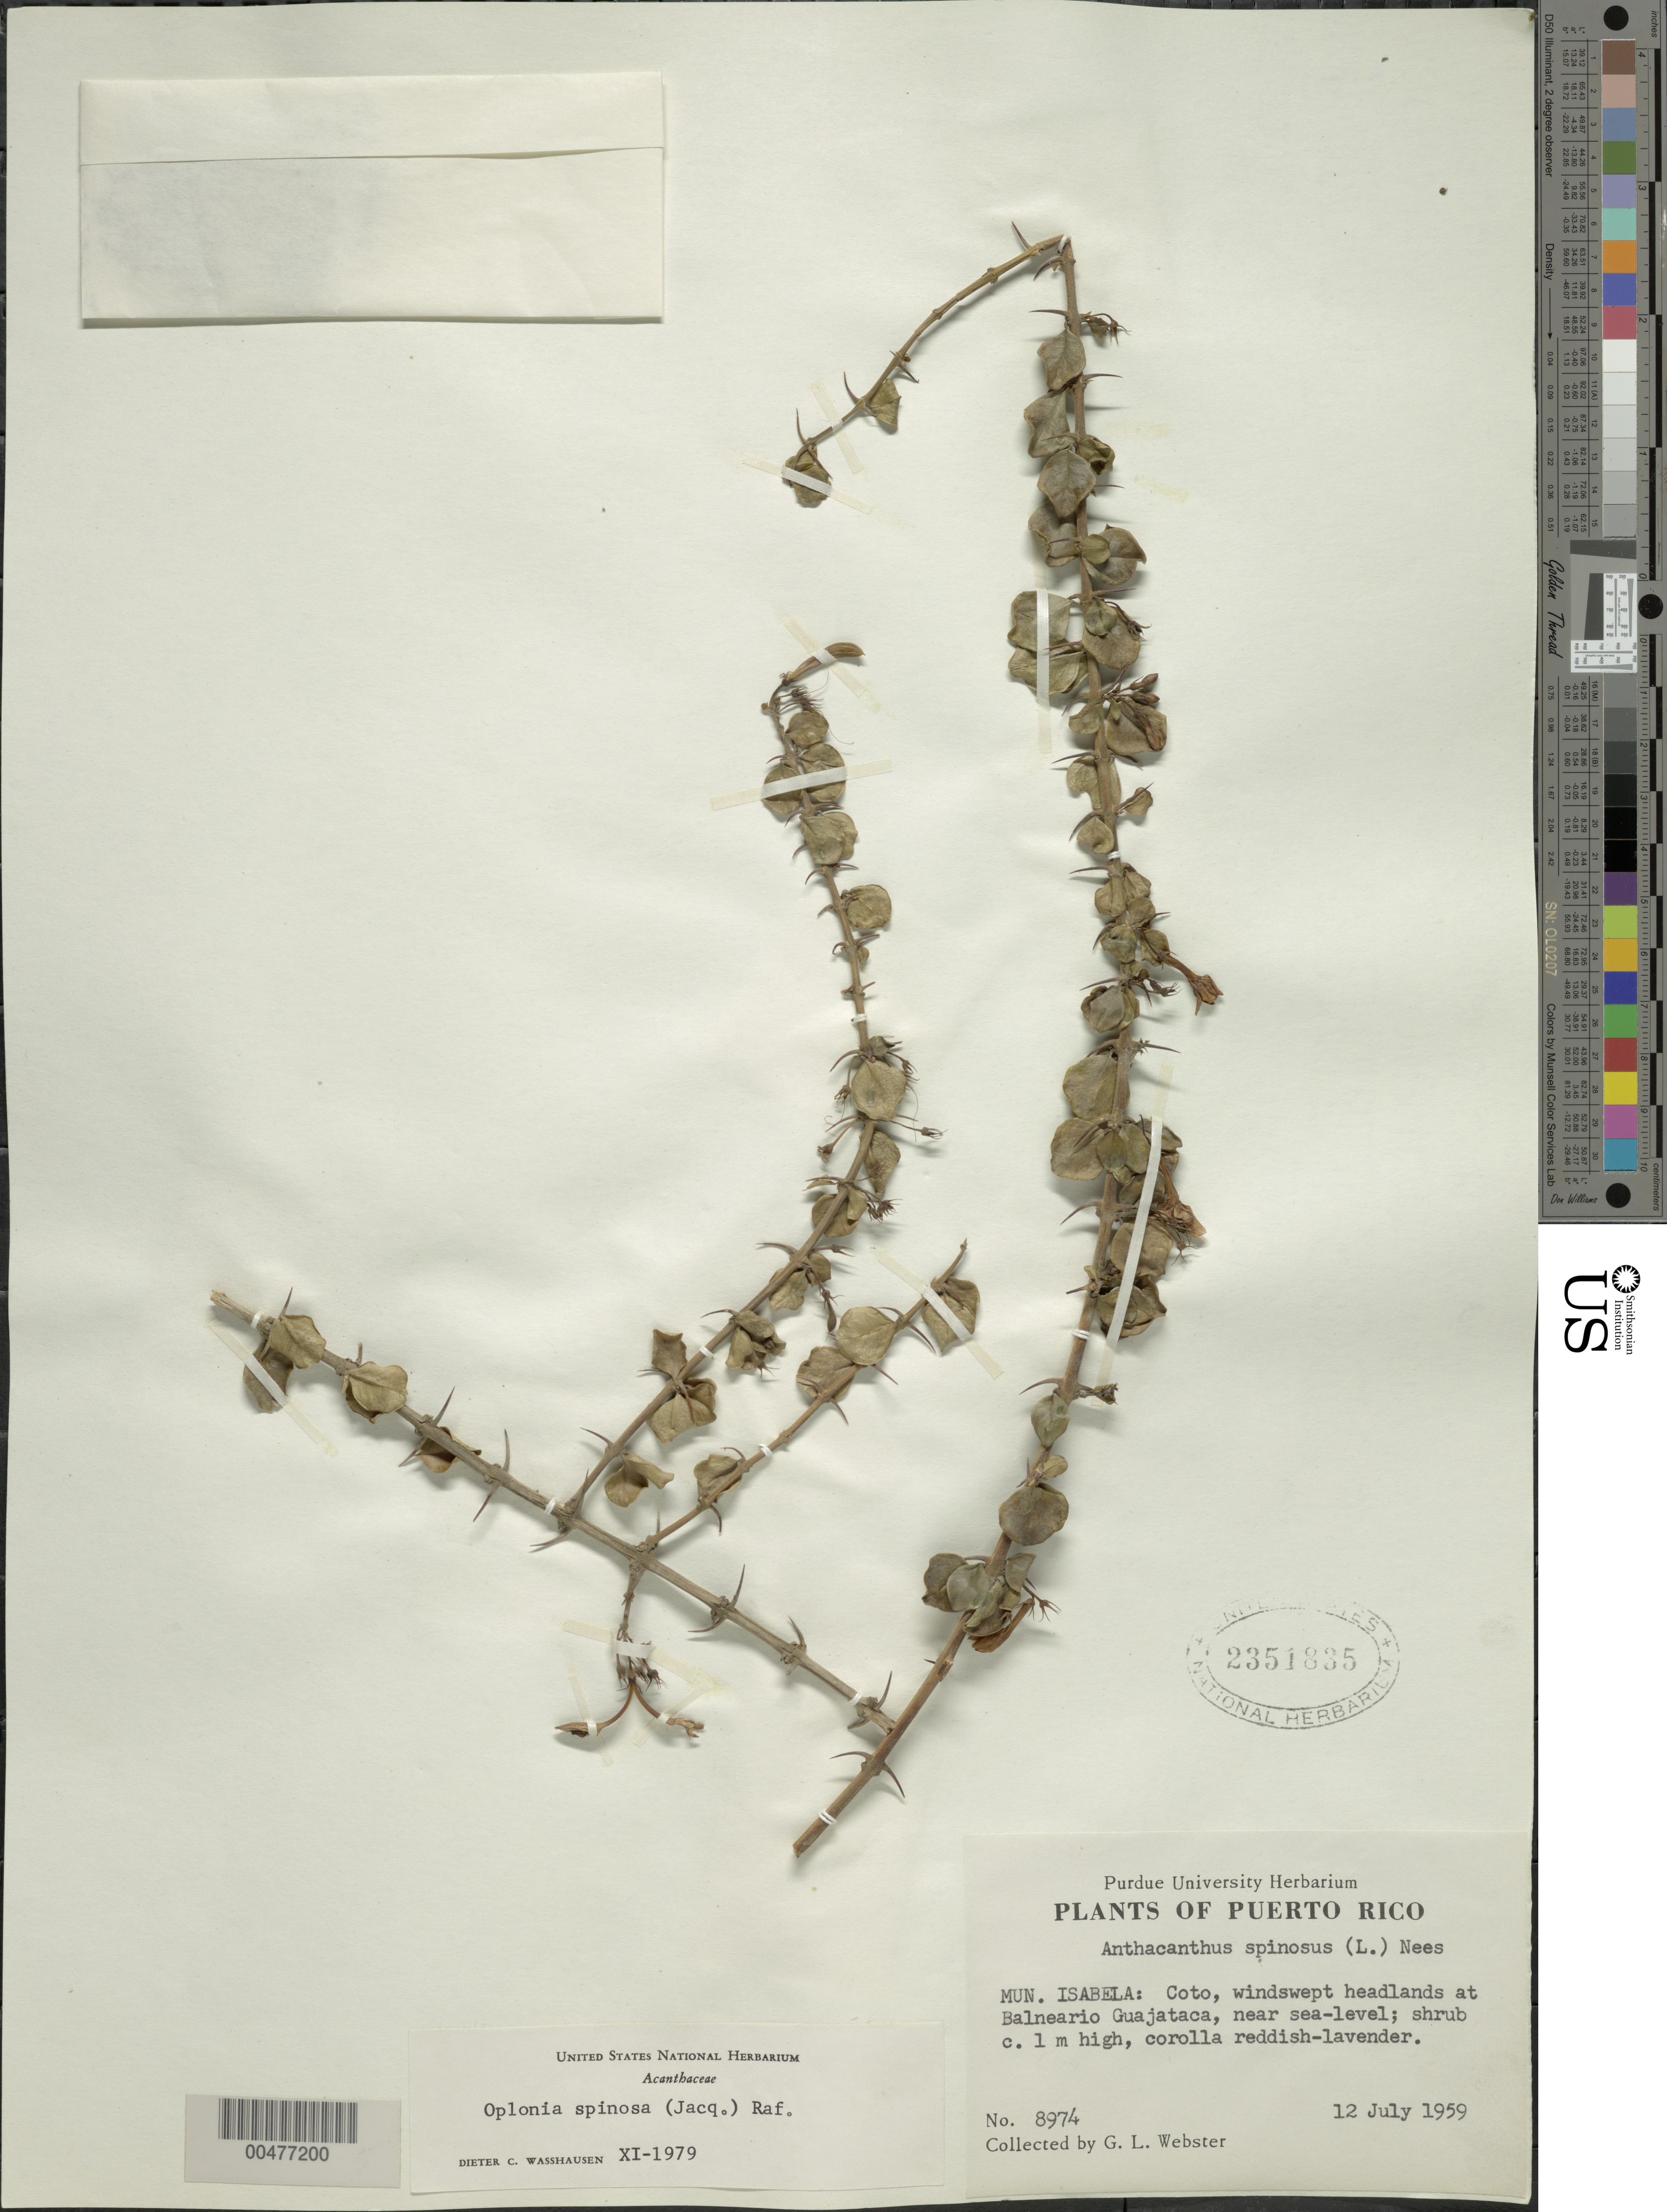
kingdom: Plantae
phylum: Tracheophyta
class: Magnoliopsida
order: Lamiales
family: Acanthaceae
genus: Oplonia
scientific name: Oplonia spinosa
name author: Raf.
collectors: G. L. Webster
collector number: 8974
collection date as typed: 12 Jul 1959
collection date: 1959-07-12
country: Puerto Rico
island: Greater Antilles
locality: Mun. Isabela: Coto, headlands at Balneario Guajataca. Windswept headlands.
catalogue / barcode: US 2351835